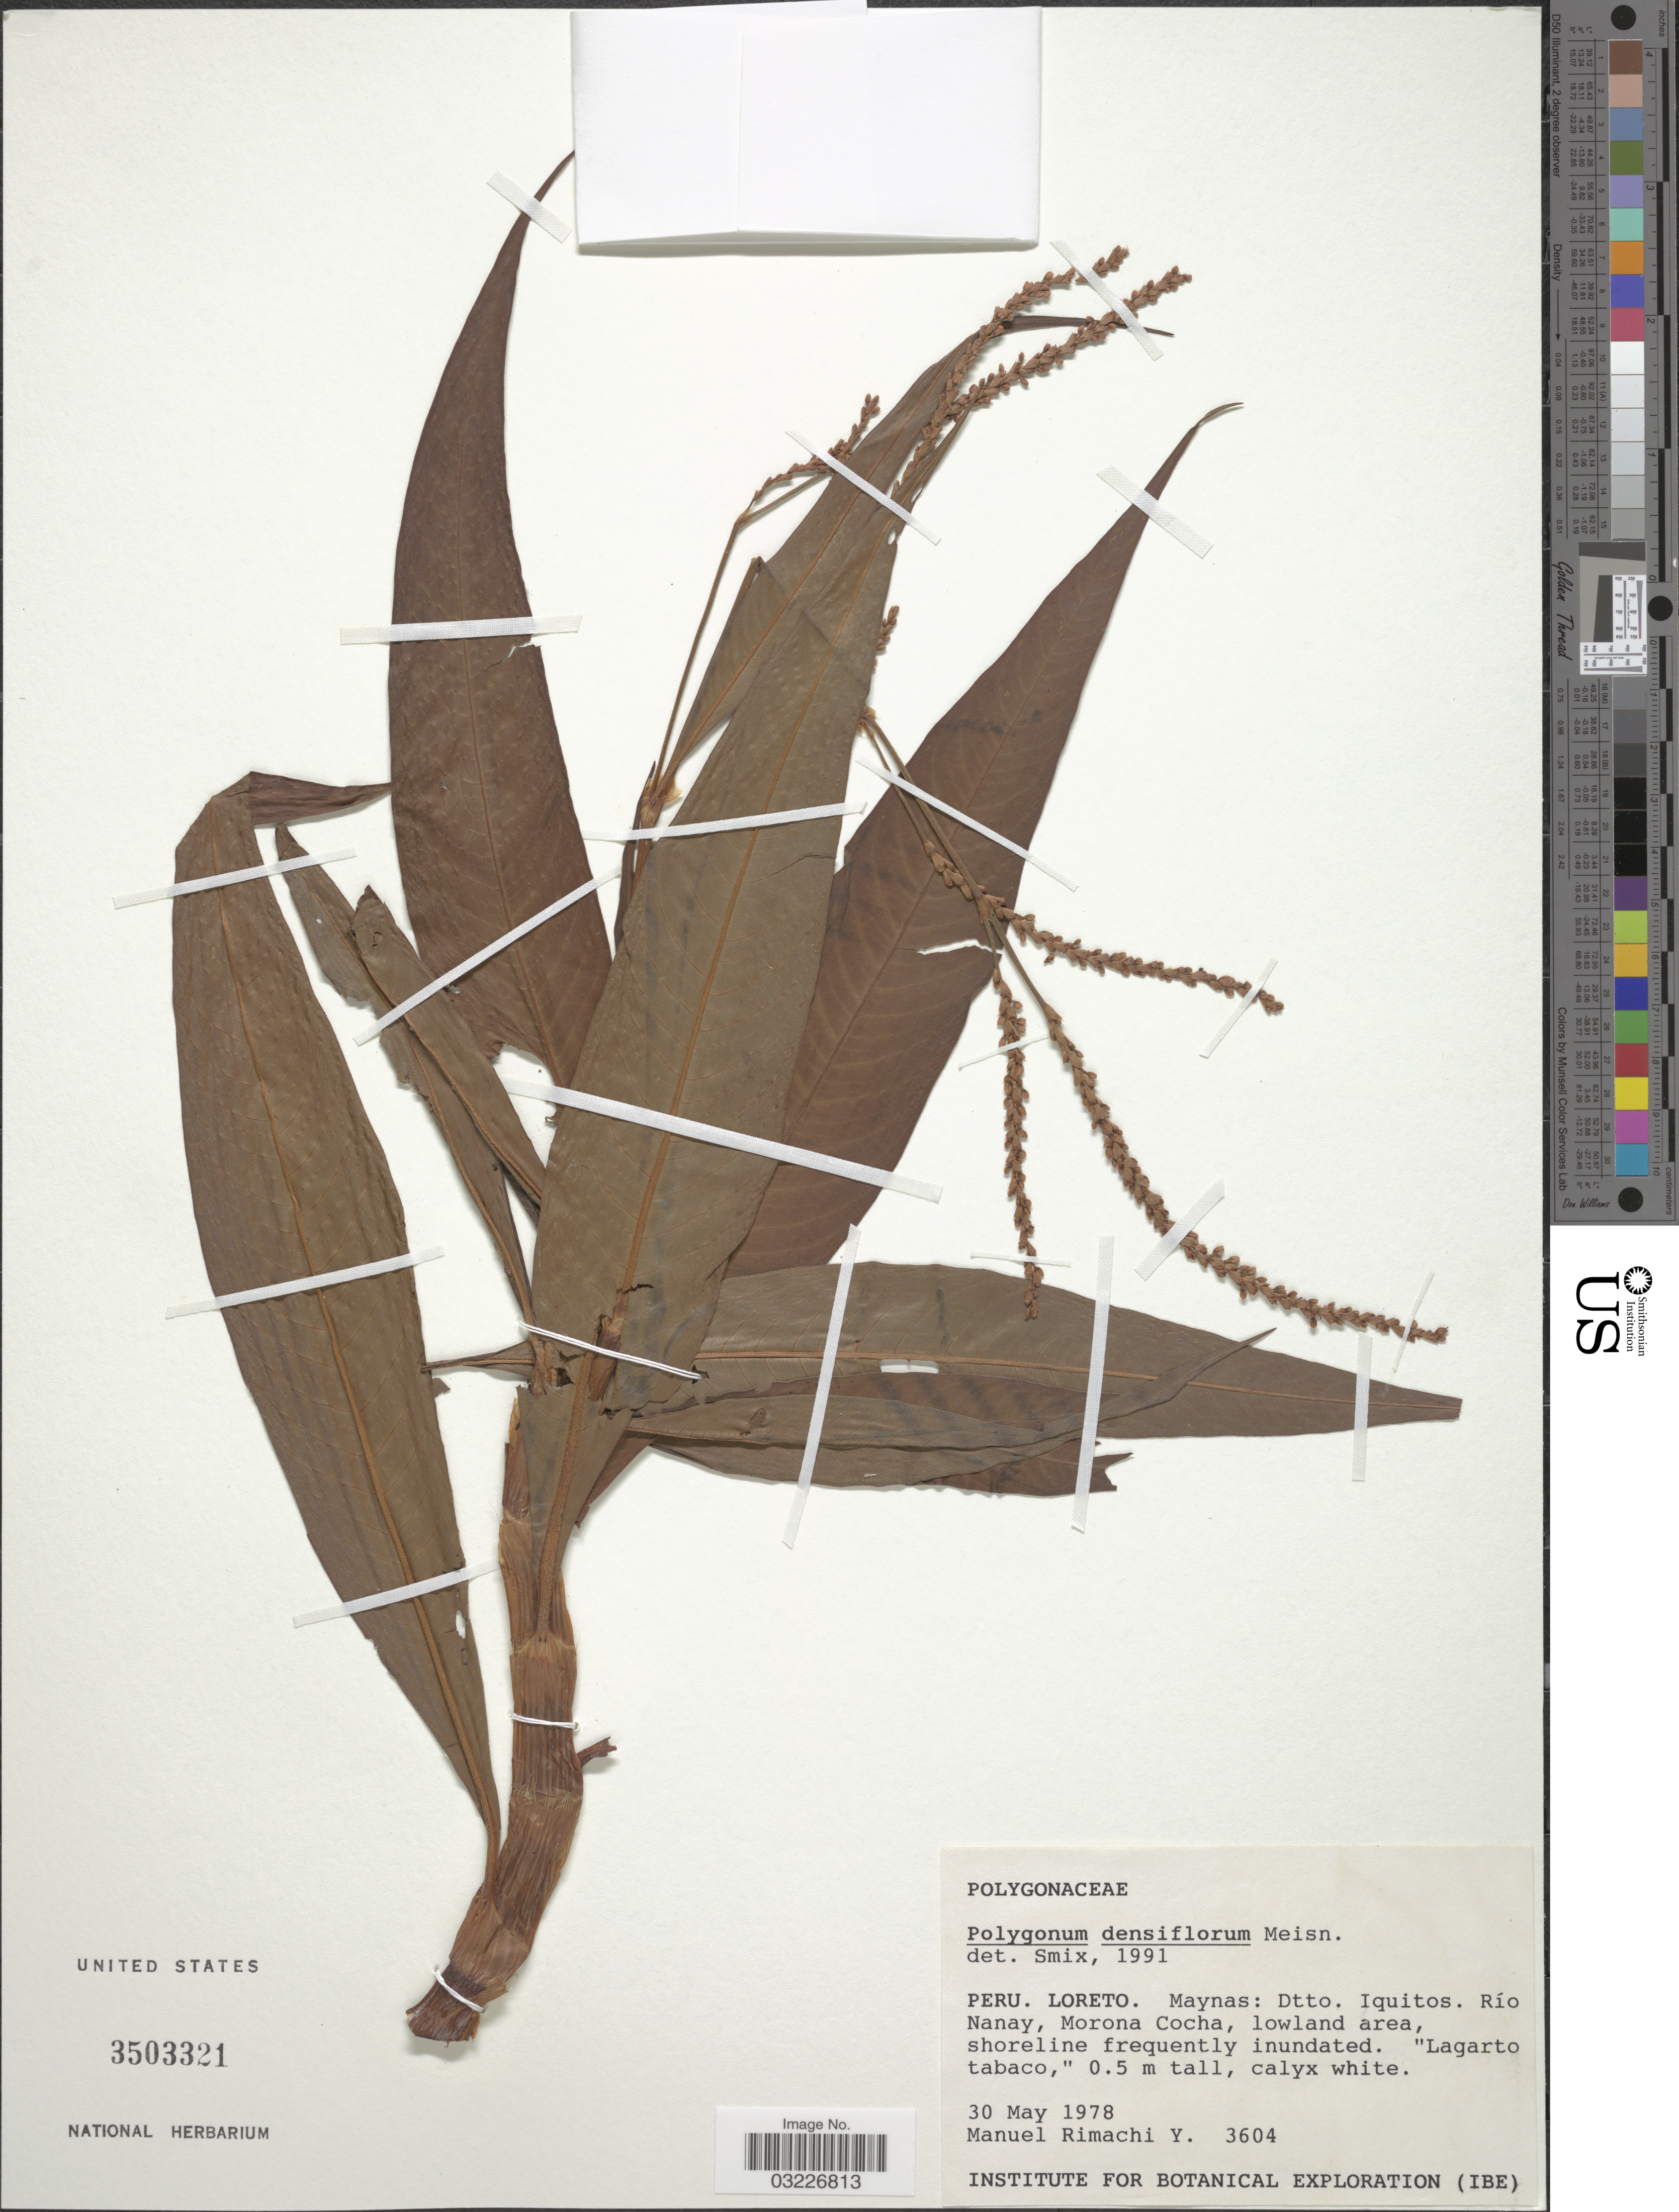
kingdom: Plantae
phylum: Tracheophyta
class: Magnoliopsida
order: Caryophyllales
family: Polygonaceae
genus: Polygonum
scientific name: Polygonum densiflorum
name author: Meisn.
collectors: M. Rimachi Y.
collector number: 3604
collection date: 1978-05-30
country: Peru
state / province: Loreto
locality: Maynas: Dtto. Iquitos. Río Nanay, Morona Cocha, lowland area.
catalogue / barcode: US 3503321